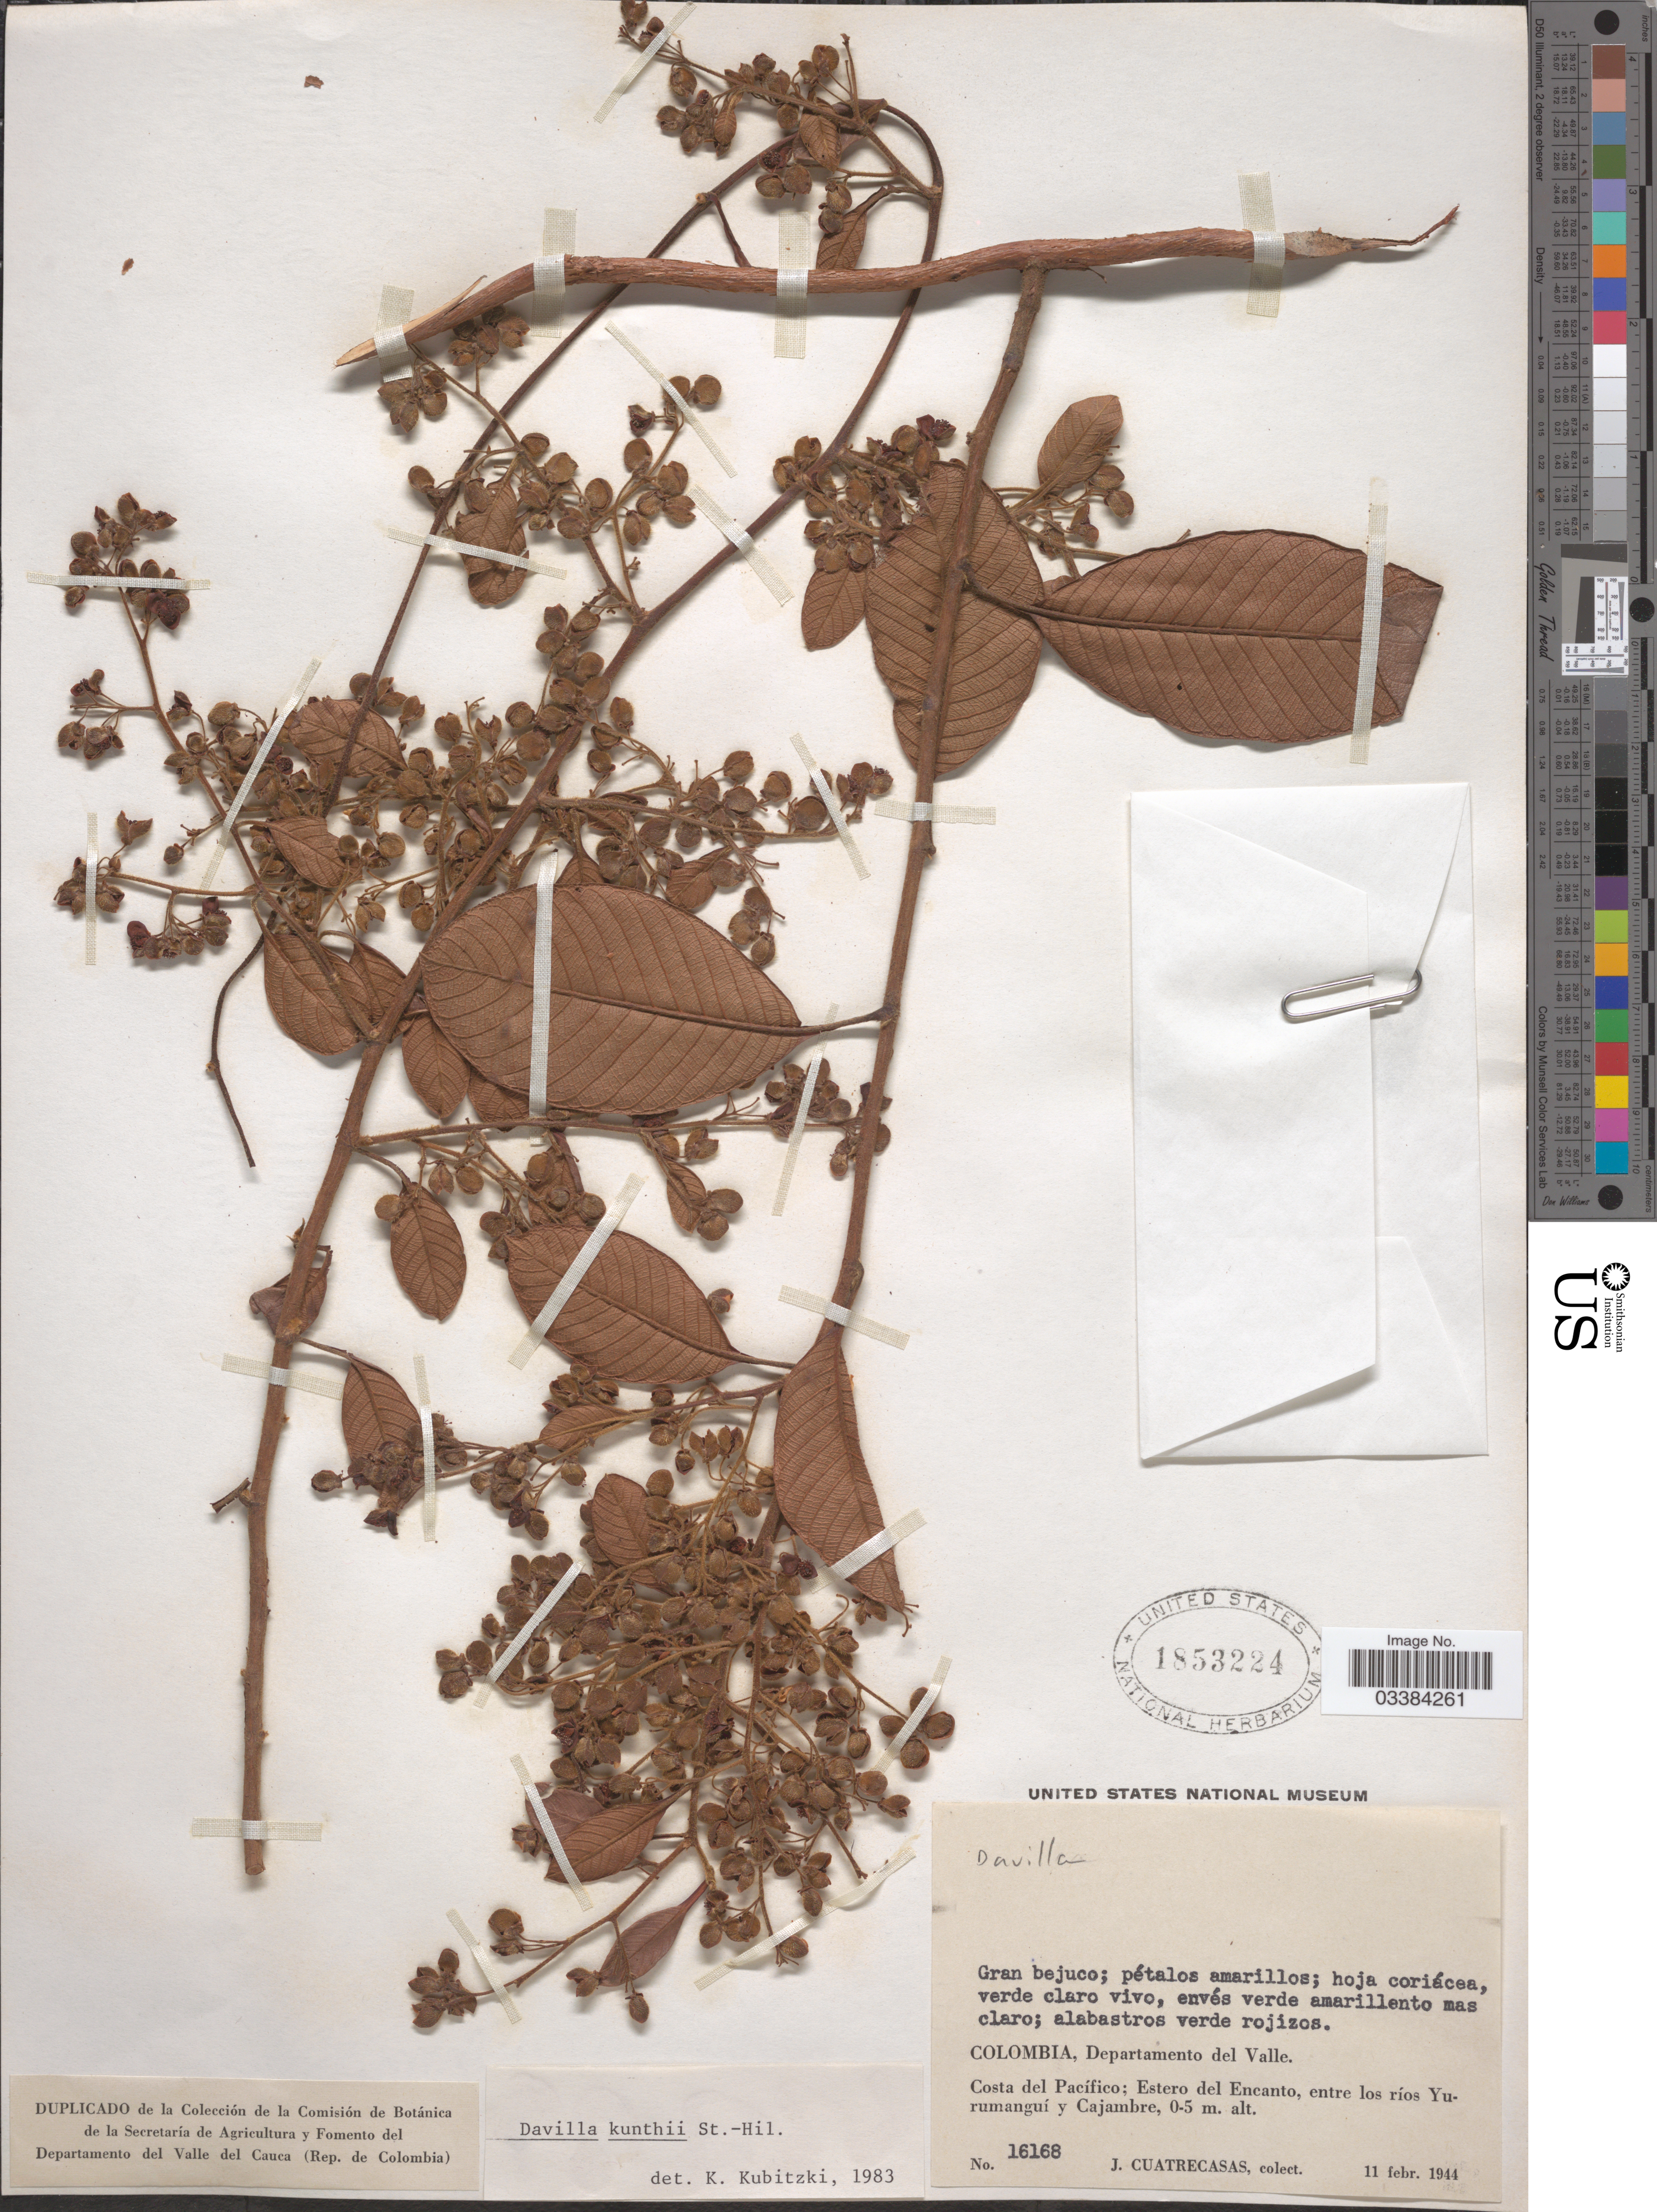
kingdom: Plantae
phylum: Tracheophyta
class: Magnoliopsida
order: Dilleniales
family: Dilleniaceae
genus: Davilla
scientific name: Davilla kunthii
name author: A. St.-Hil.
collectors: J. Cuatrecasas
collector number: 16168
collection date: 1944-02-11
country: Colombia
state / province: Valle del Cauca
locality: Departamento del Valle. Costa del Pacífico; Estero del Encanto,entre los ríos Yurumanguí y Cajambre.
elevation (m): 0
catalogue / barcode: US 1853224